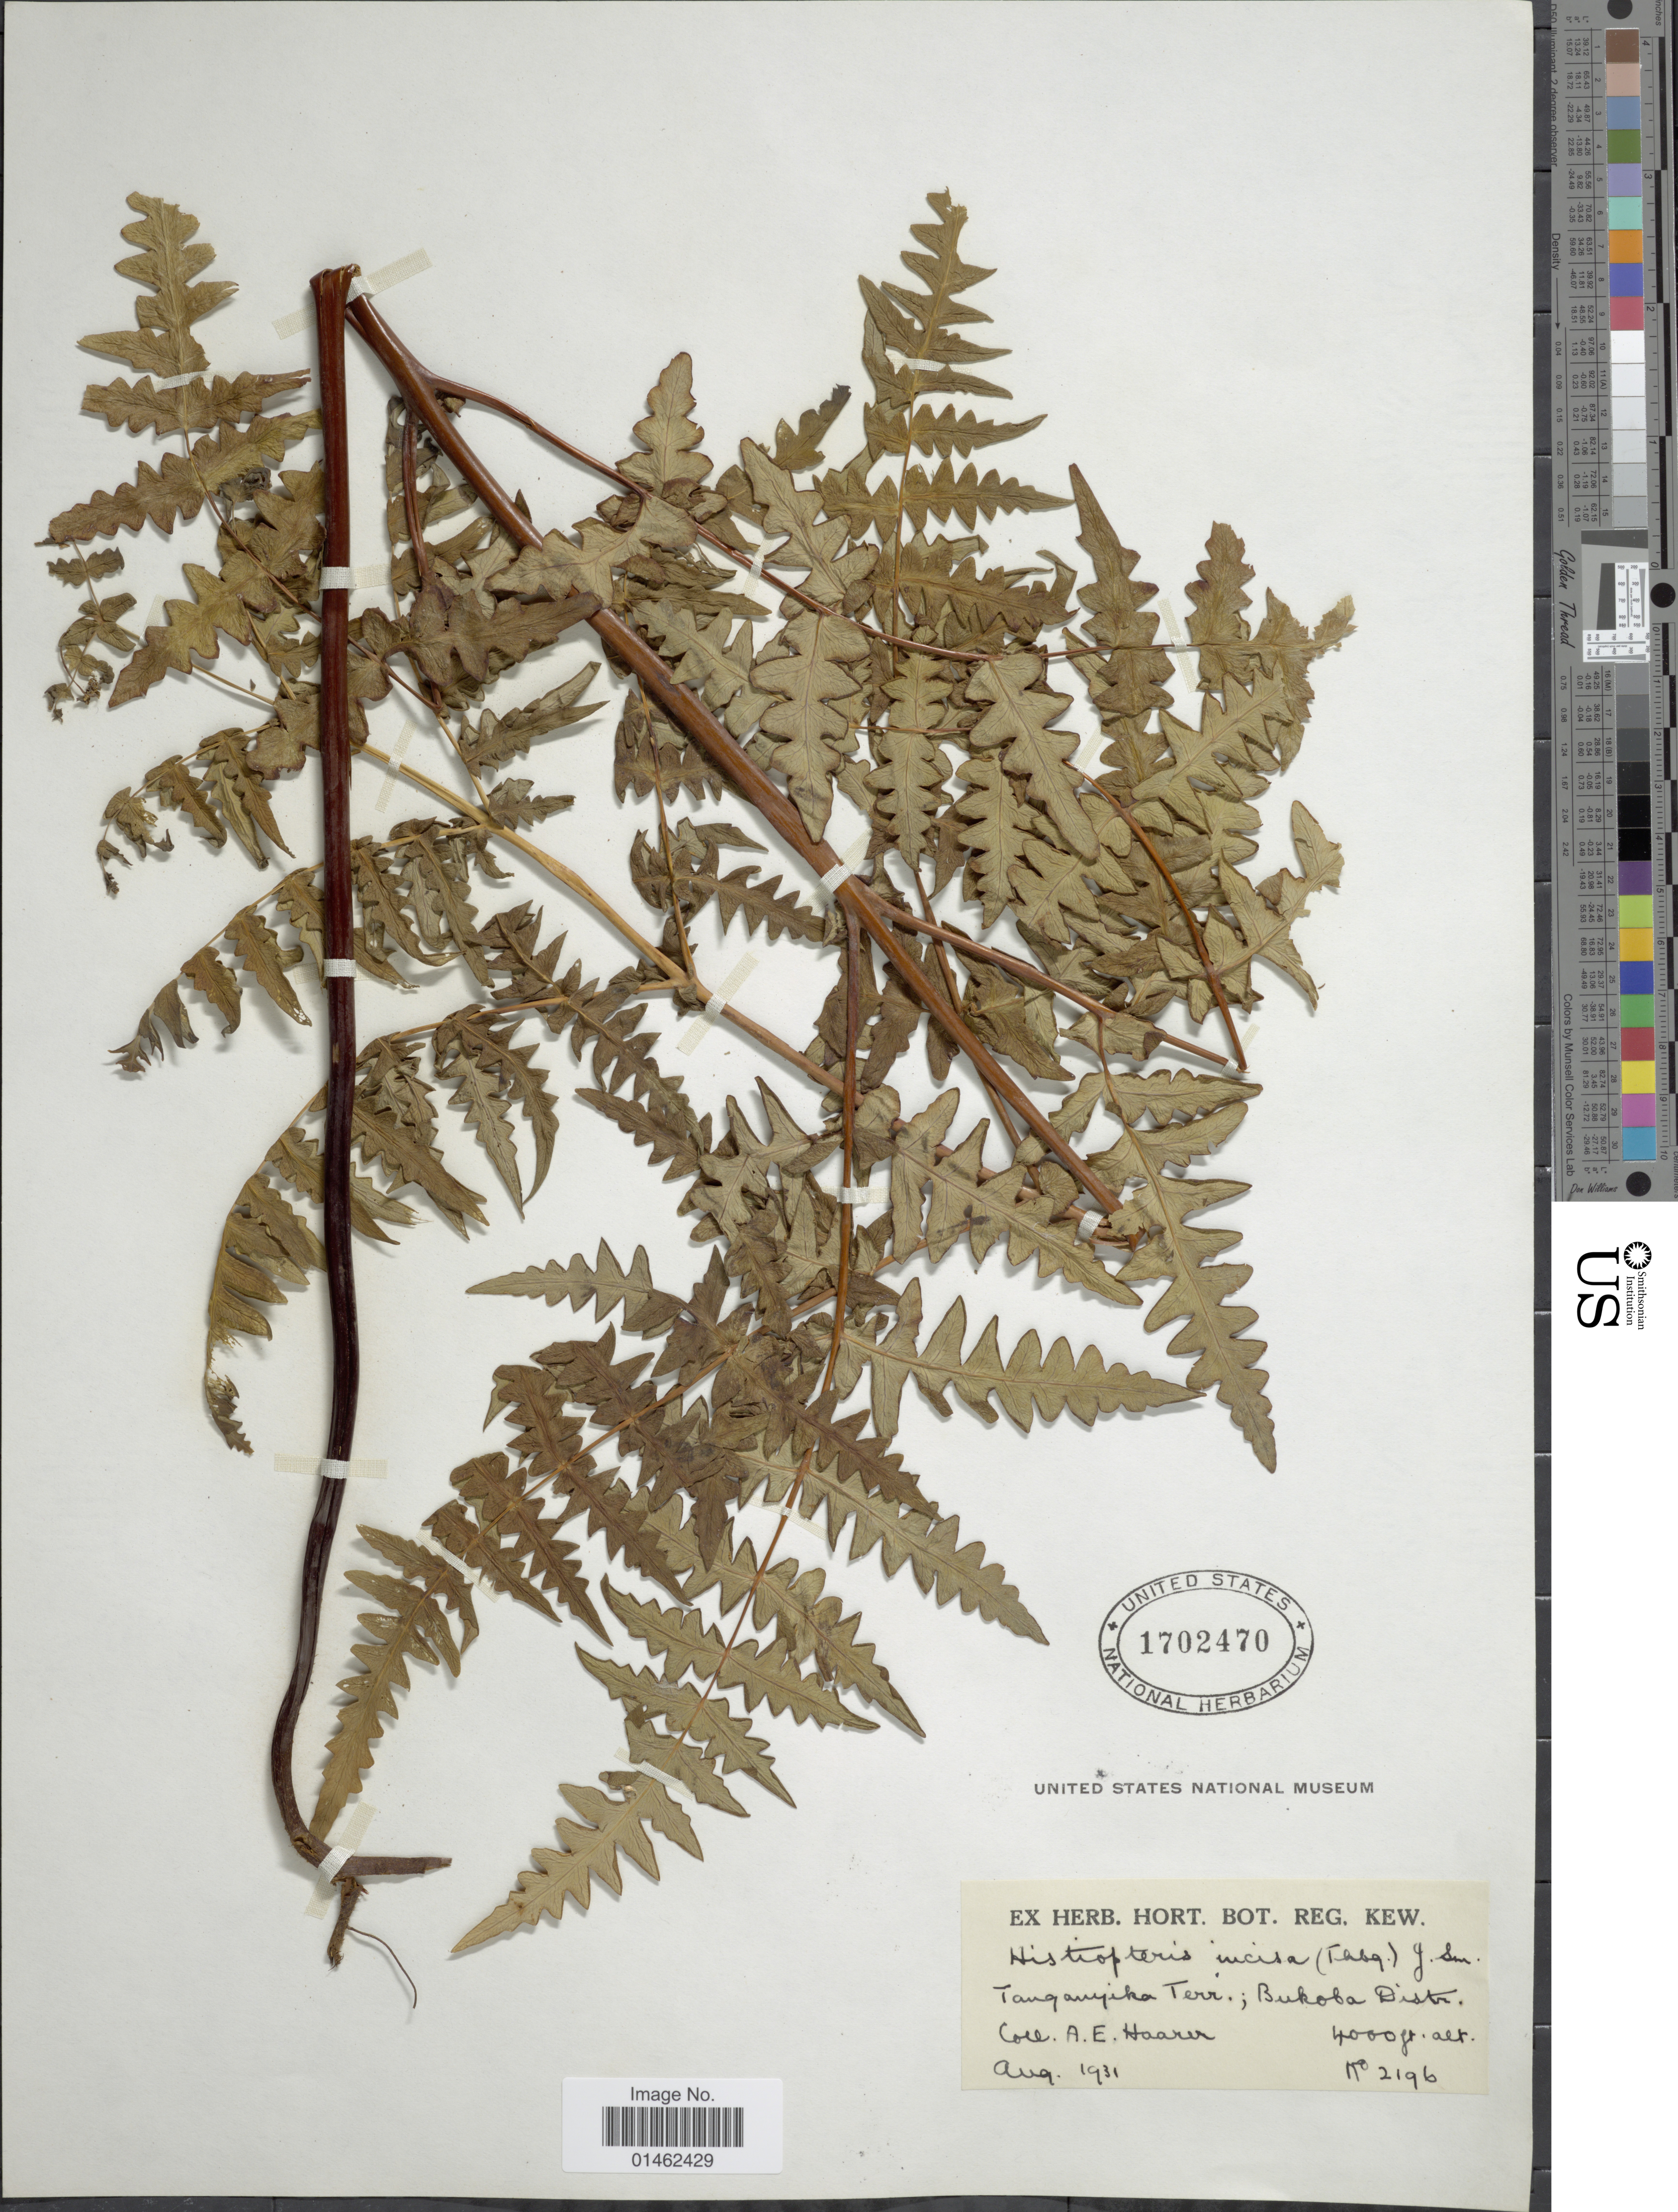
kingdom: Plantae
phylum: Tracheophyta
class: Polypodiopsida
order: Polypodiales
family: Dennstaedtiaceae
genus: Histiopteris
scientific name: Histiopteris incisa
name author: (Thunb.) J. Sm.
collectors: A. Haarer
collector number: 2196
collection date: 1931-08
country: Tanzania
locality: Tanagnyika, Terr.; Bukoba Distr.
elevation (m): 1219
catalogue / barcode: US 1702470